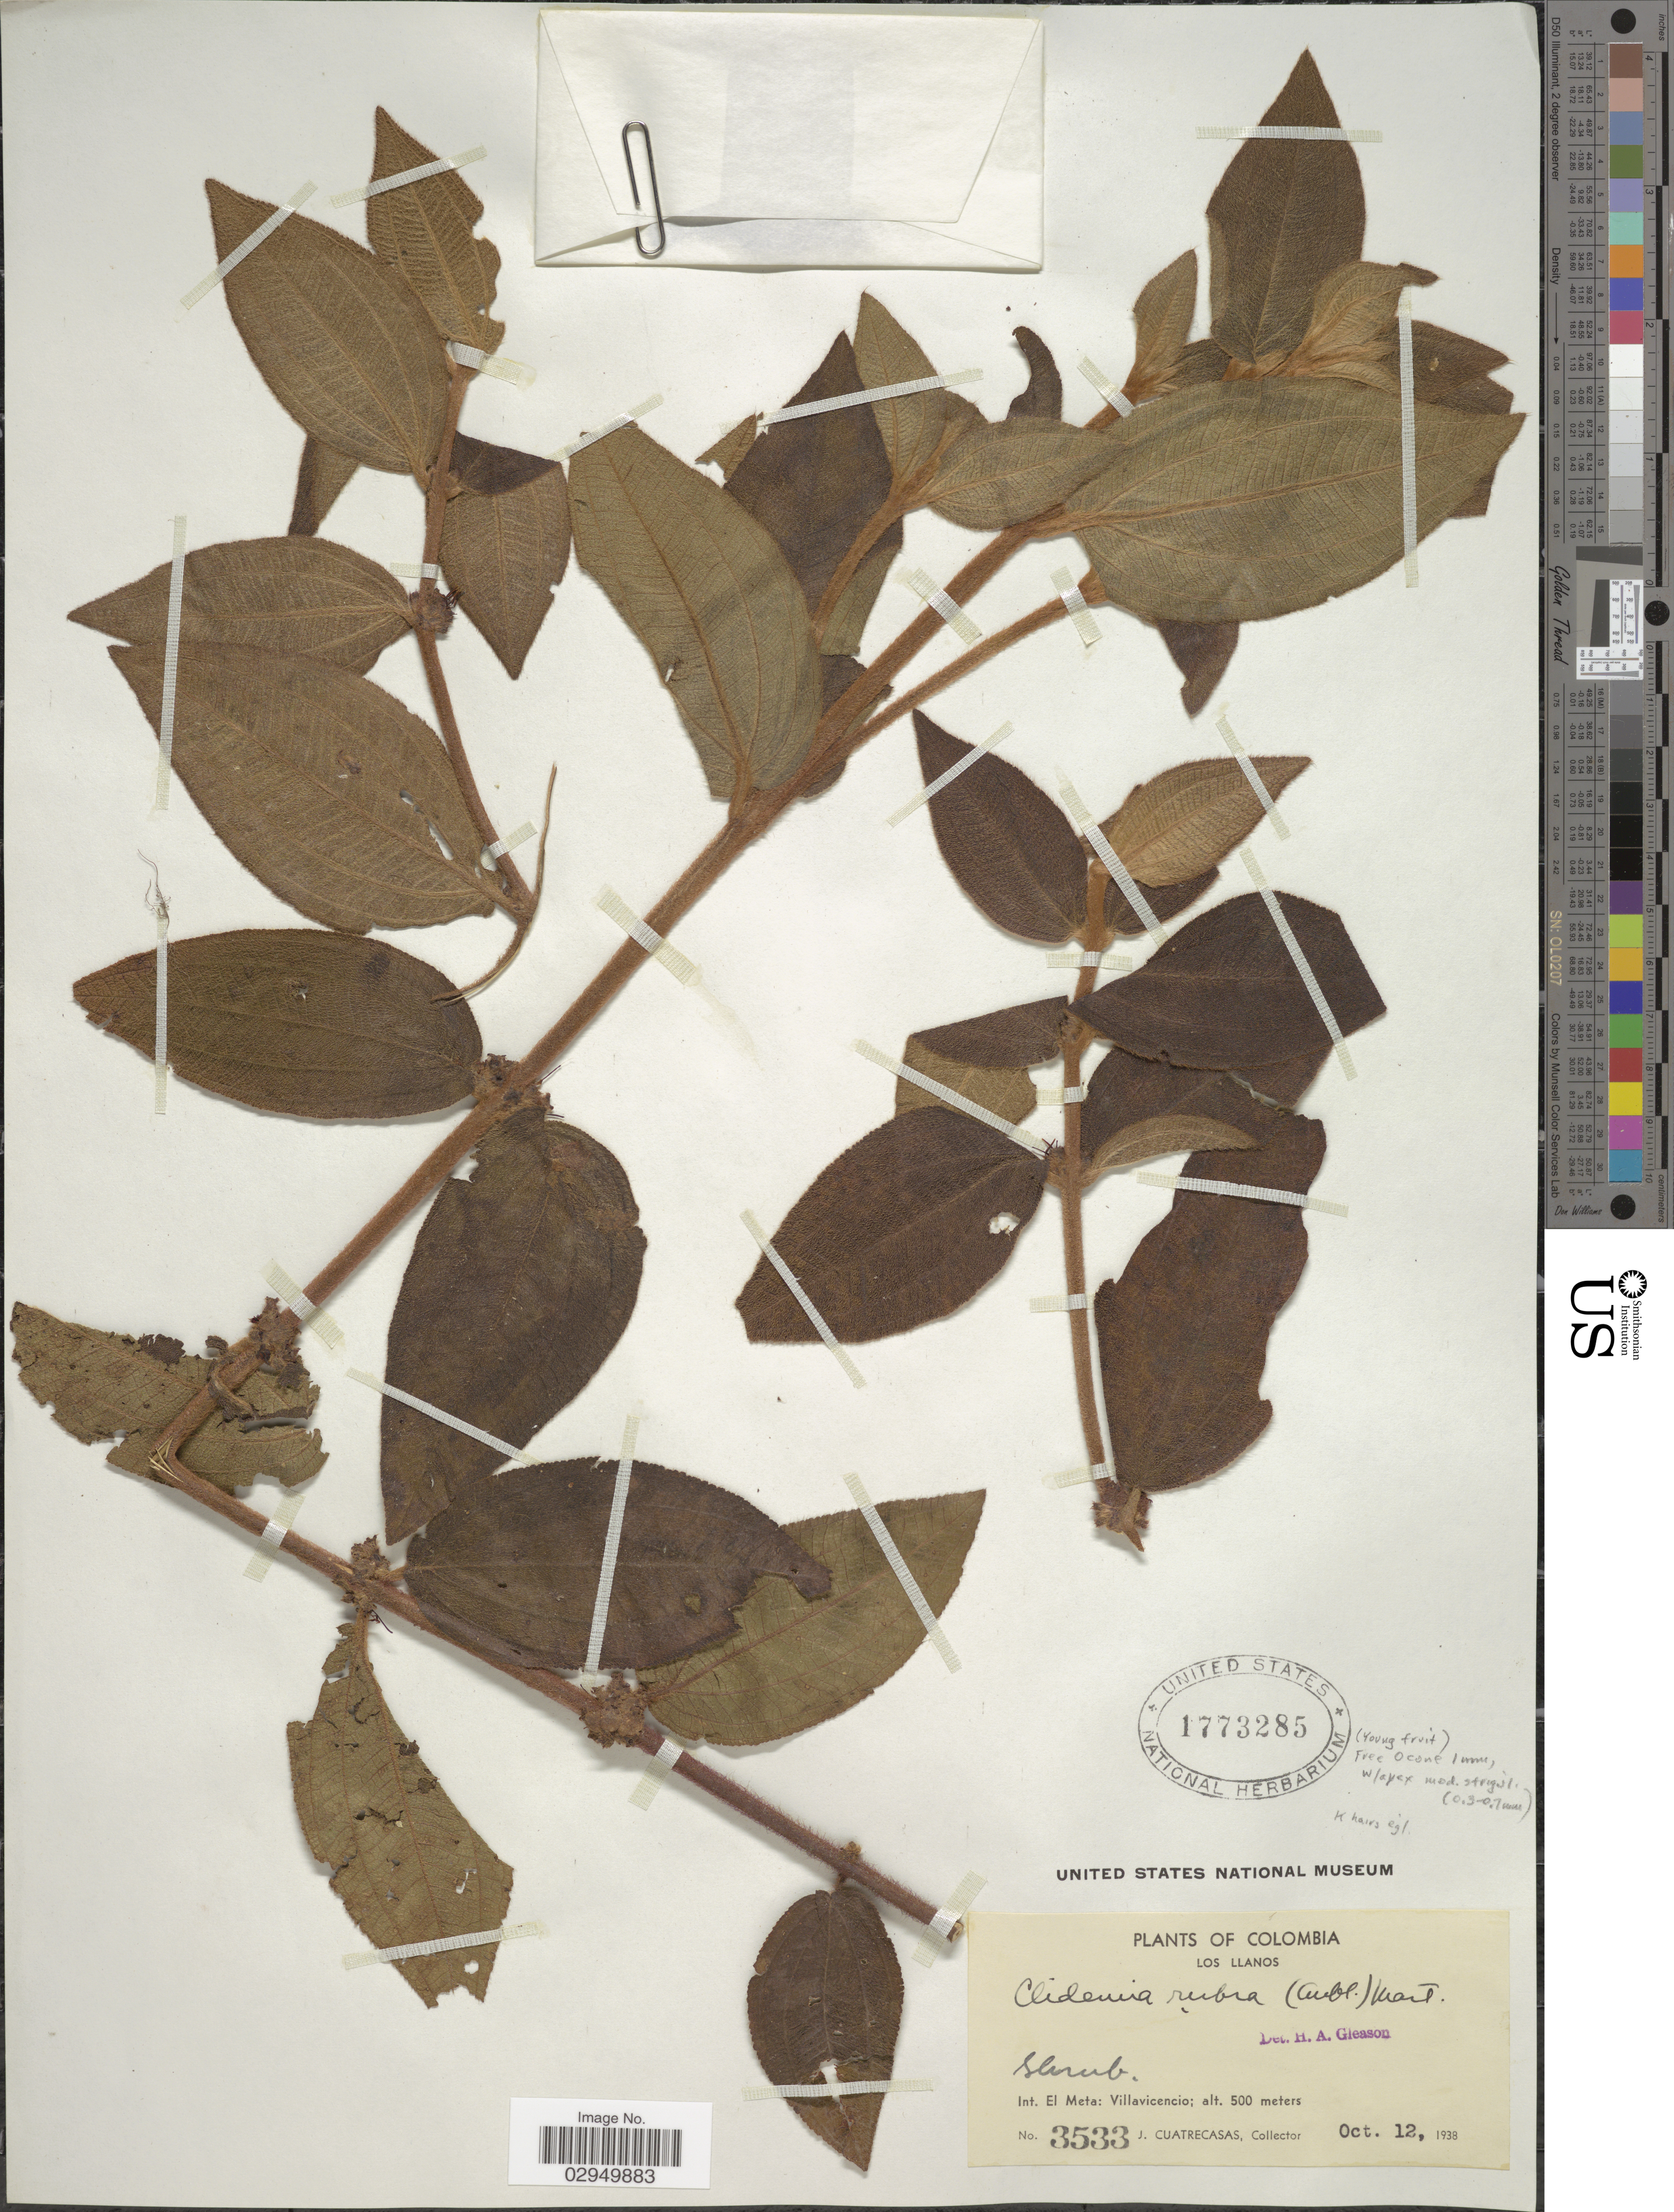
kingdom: Plantae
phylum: Tracheophyta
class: Magnoliopsida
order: Myrtales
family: Melastomataceae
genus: Clidemia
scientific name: Clidemia sericea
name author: D. Don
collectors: J. Cuatrecasas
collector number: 3533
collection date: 1938-10-12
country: Colombia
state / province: Meta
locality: Los Llanos. Int. El Meta: Villavicencio.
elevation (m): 500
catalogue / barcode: US 1773285